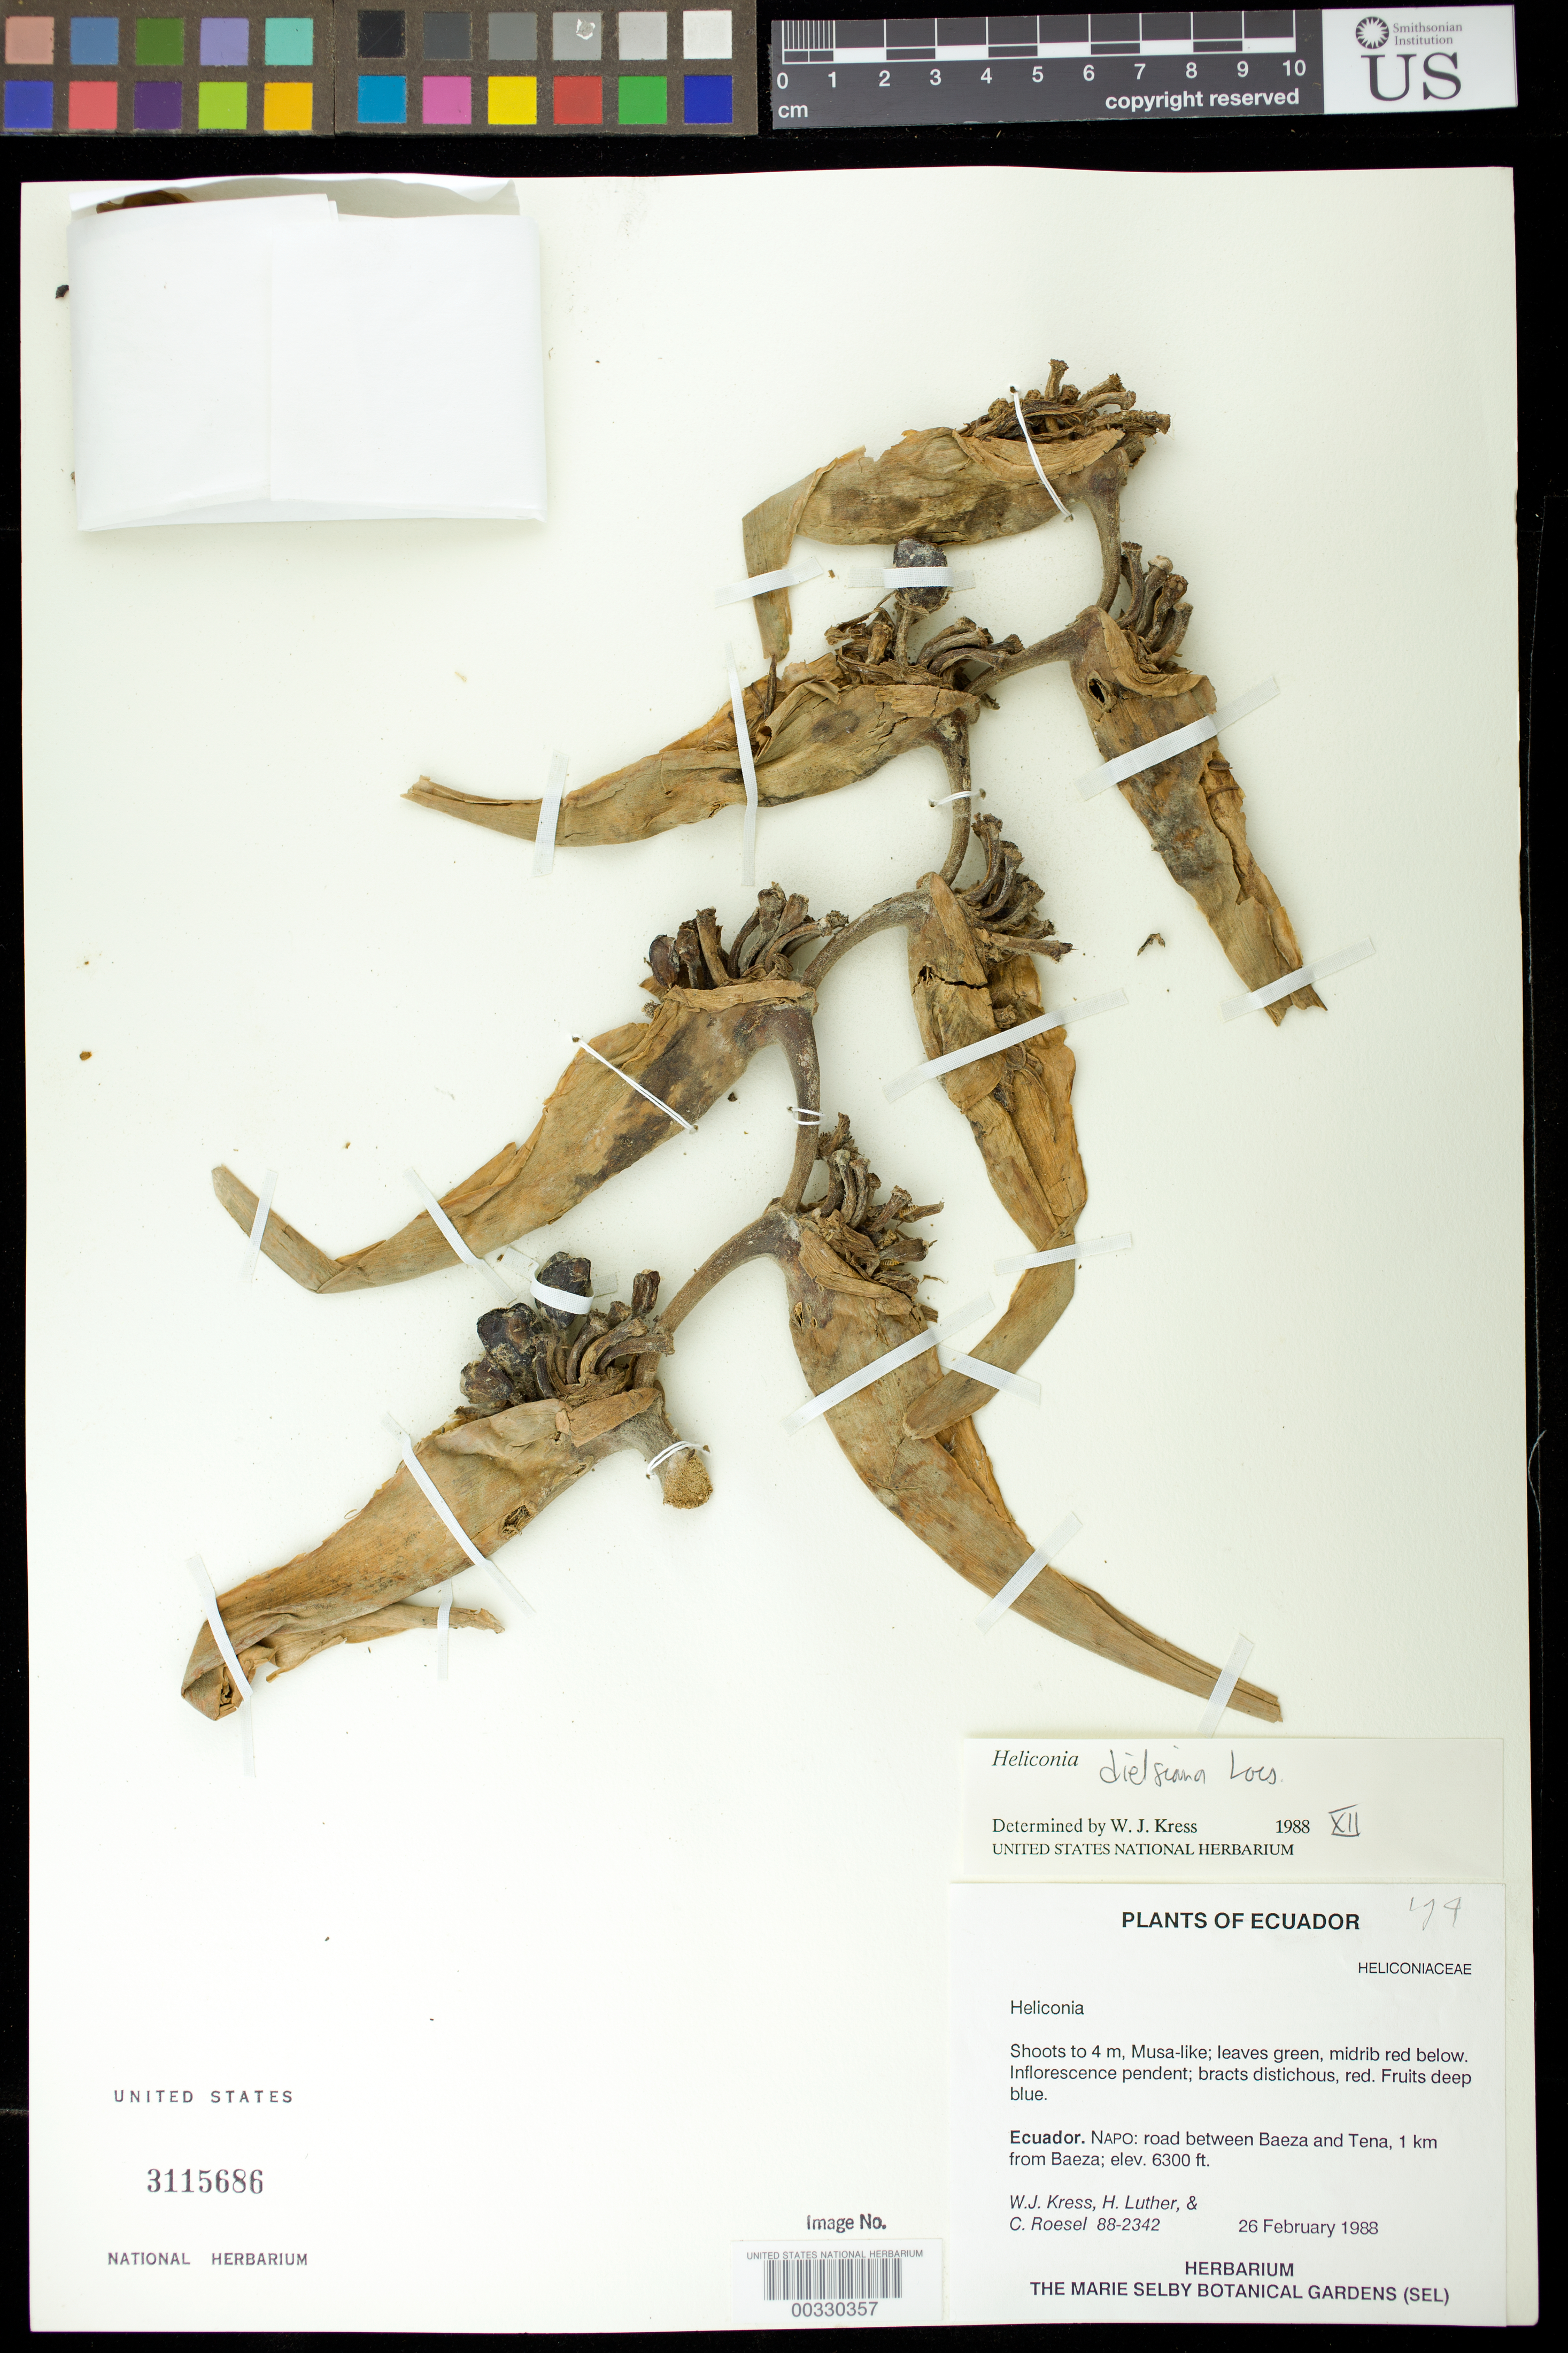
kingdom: Plantae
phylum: Tracheophyta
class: Liliopsida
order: Zingiberales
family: Heliconiaceae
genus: Heliconia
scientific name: Heliconia dielsiana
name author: Loes.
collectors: W. J. Kress, Harry E. Luther & C. S. Roesel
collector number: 88-2342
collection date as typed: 26 Feb 1988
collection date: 1988-02-26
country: Ecuador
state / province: Napo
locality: Road between baeza and Tena, 1 km from Baeza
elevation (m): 1920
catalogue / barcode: US 3115686